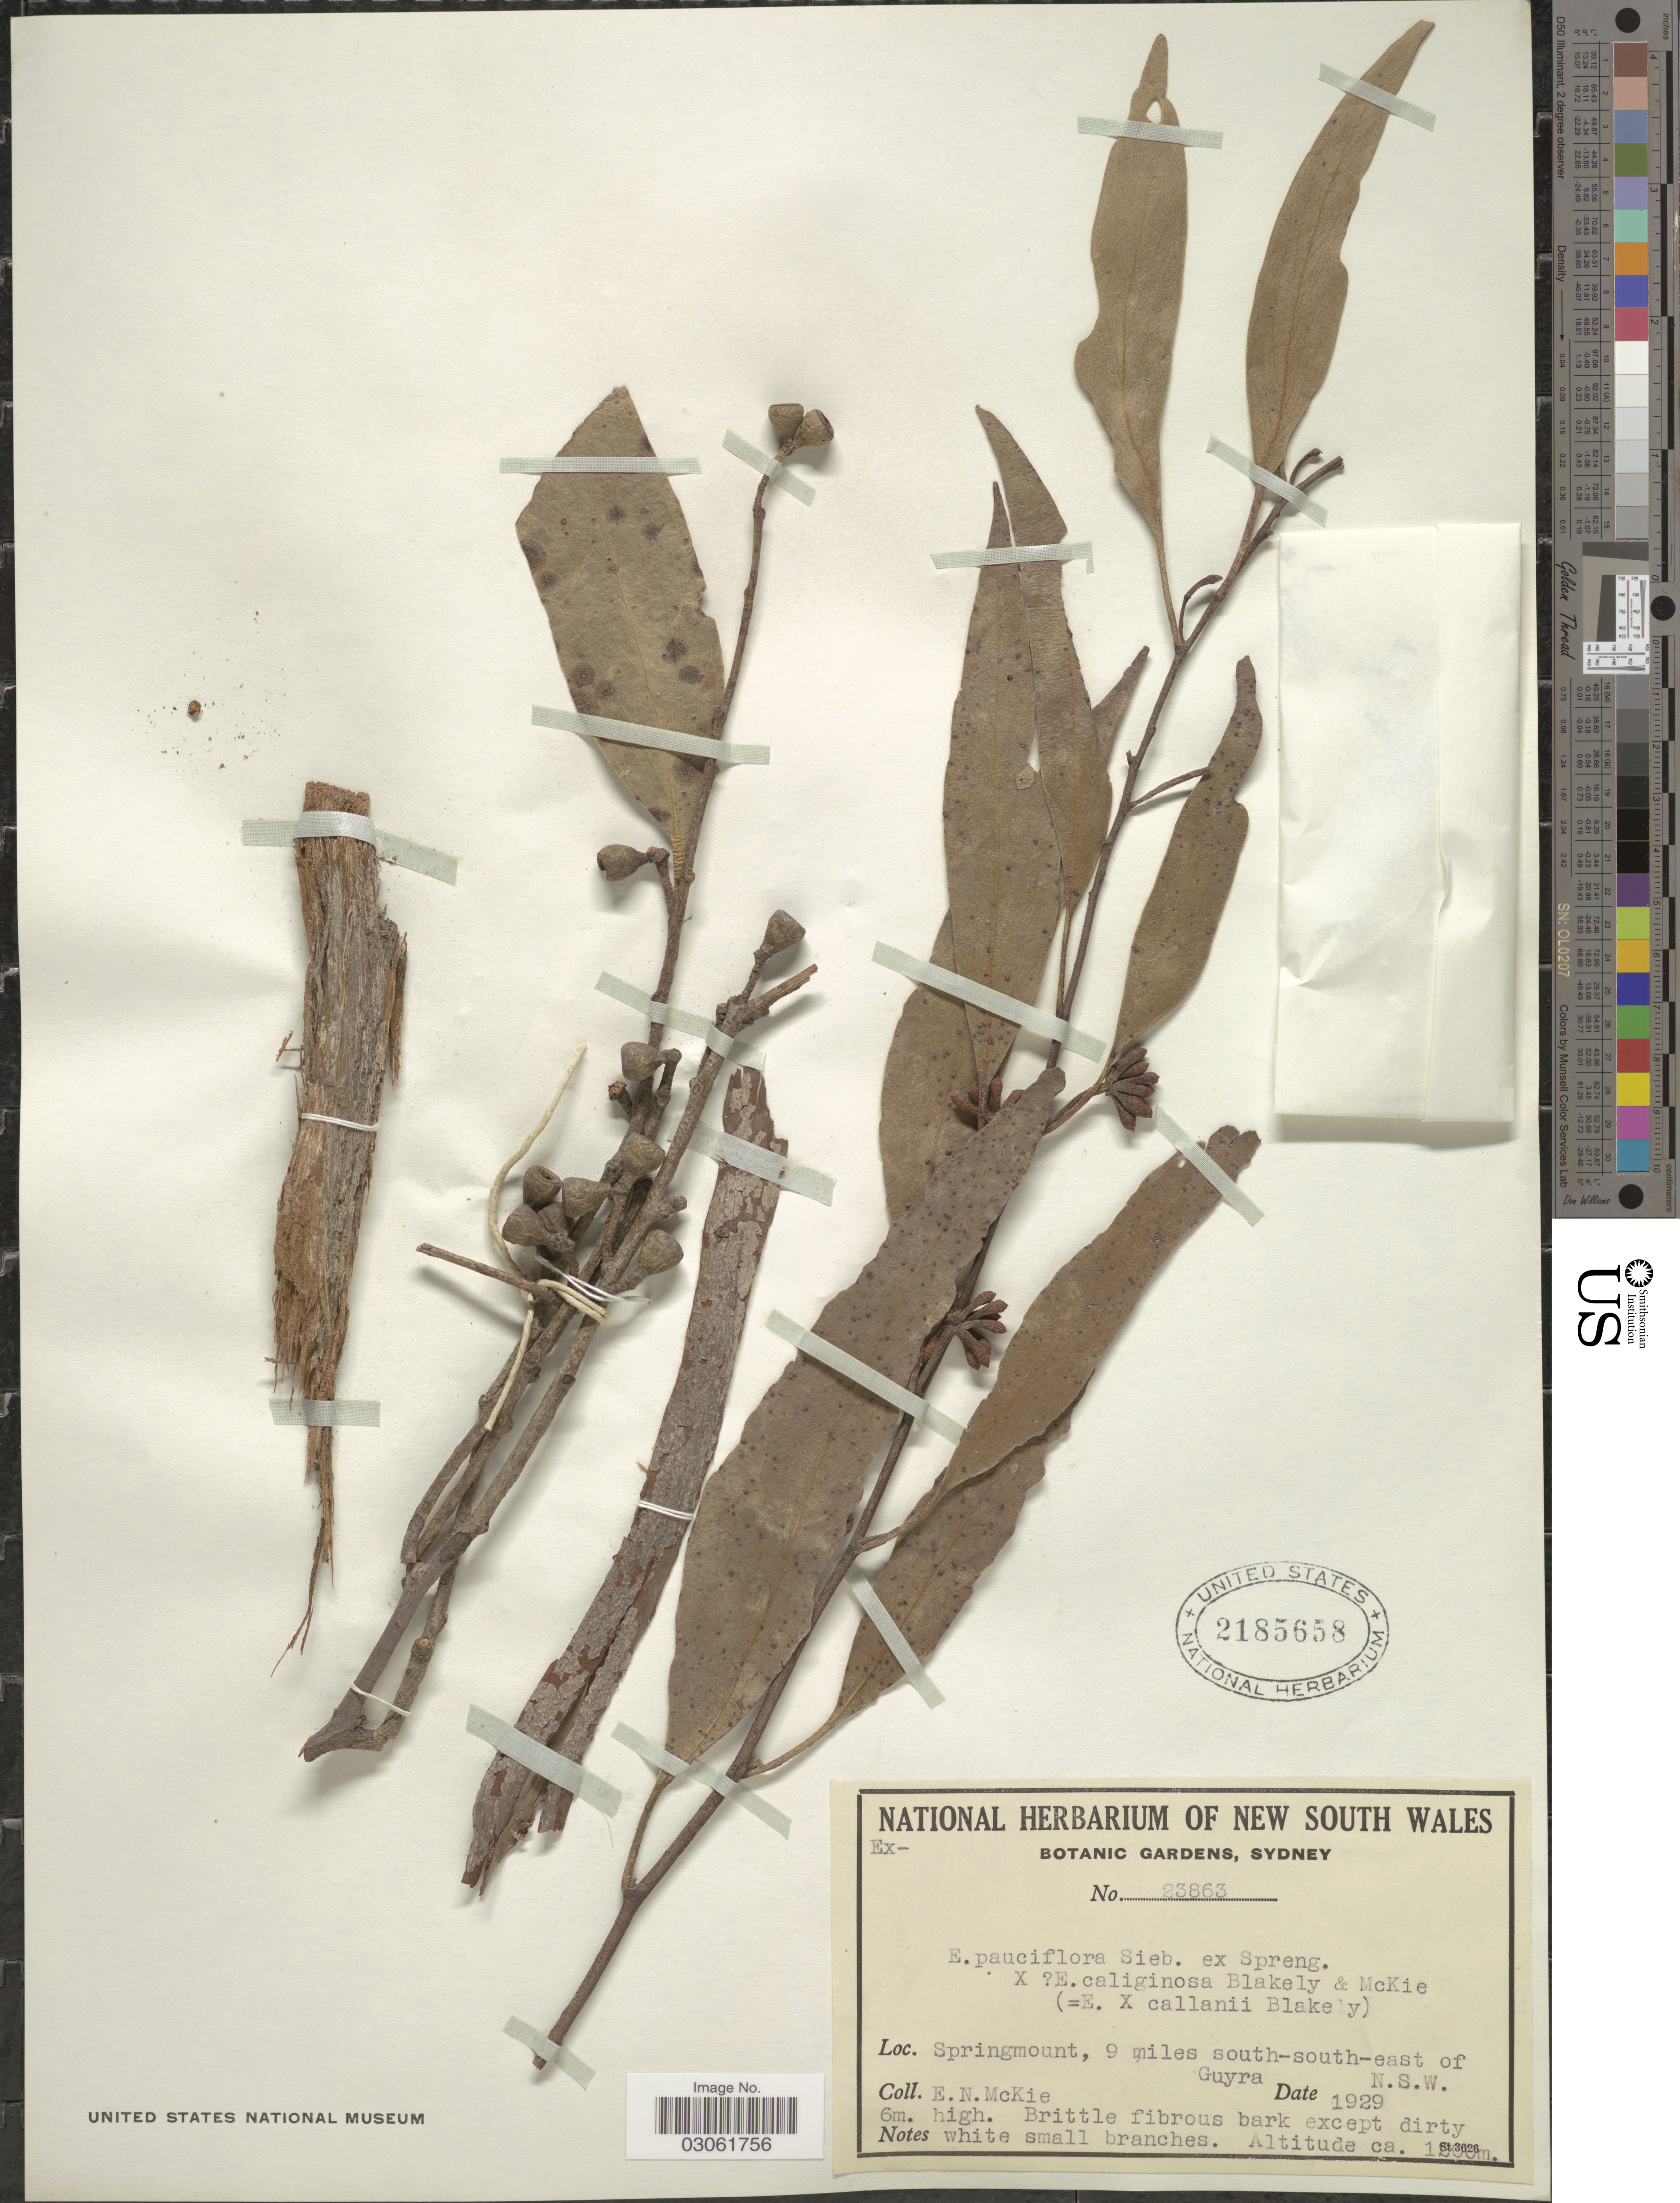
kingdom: Plantae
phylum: Tracheophyta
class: Magnoliopsida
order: Myrtales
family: Myrtaceae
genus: Eucalyptus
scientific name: Eucalyptus pauciflora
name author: Sieber ex Spreng.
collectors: E. McKie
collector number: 23863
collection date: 1929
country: Australia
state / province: New South Wales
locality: Springmount, 9 miles south-south-east of Guyra.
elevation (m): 1200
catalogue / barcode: US 2185658